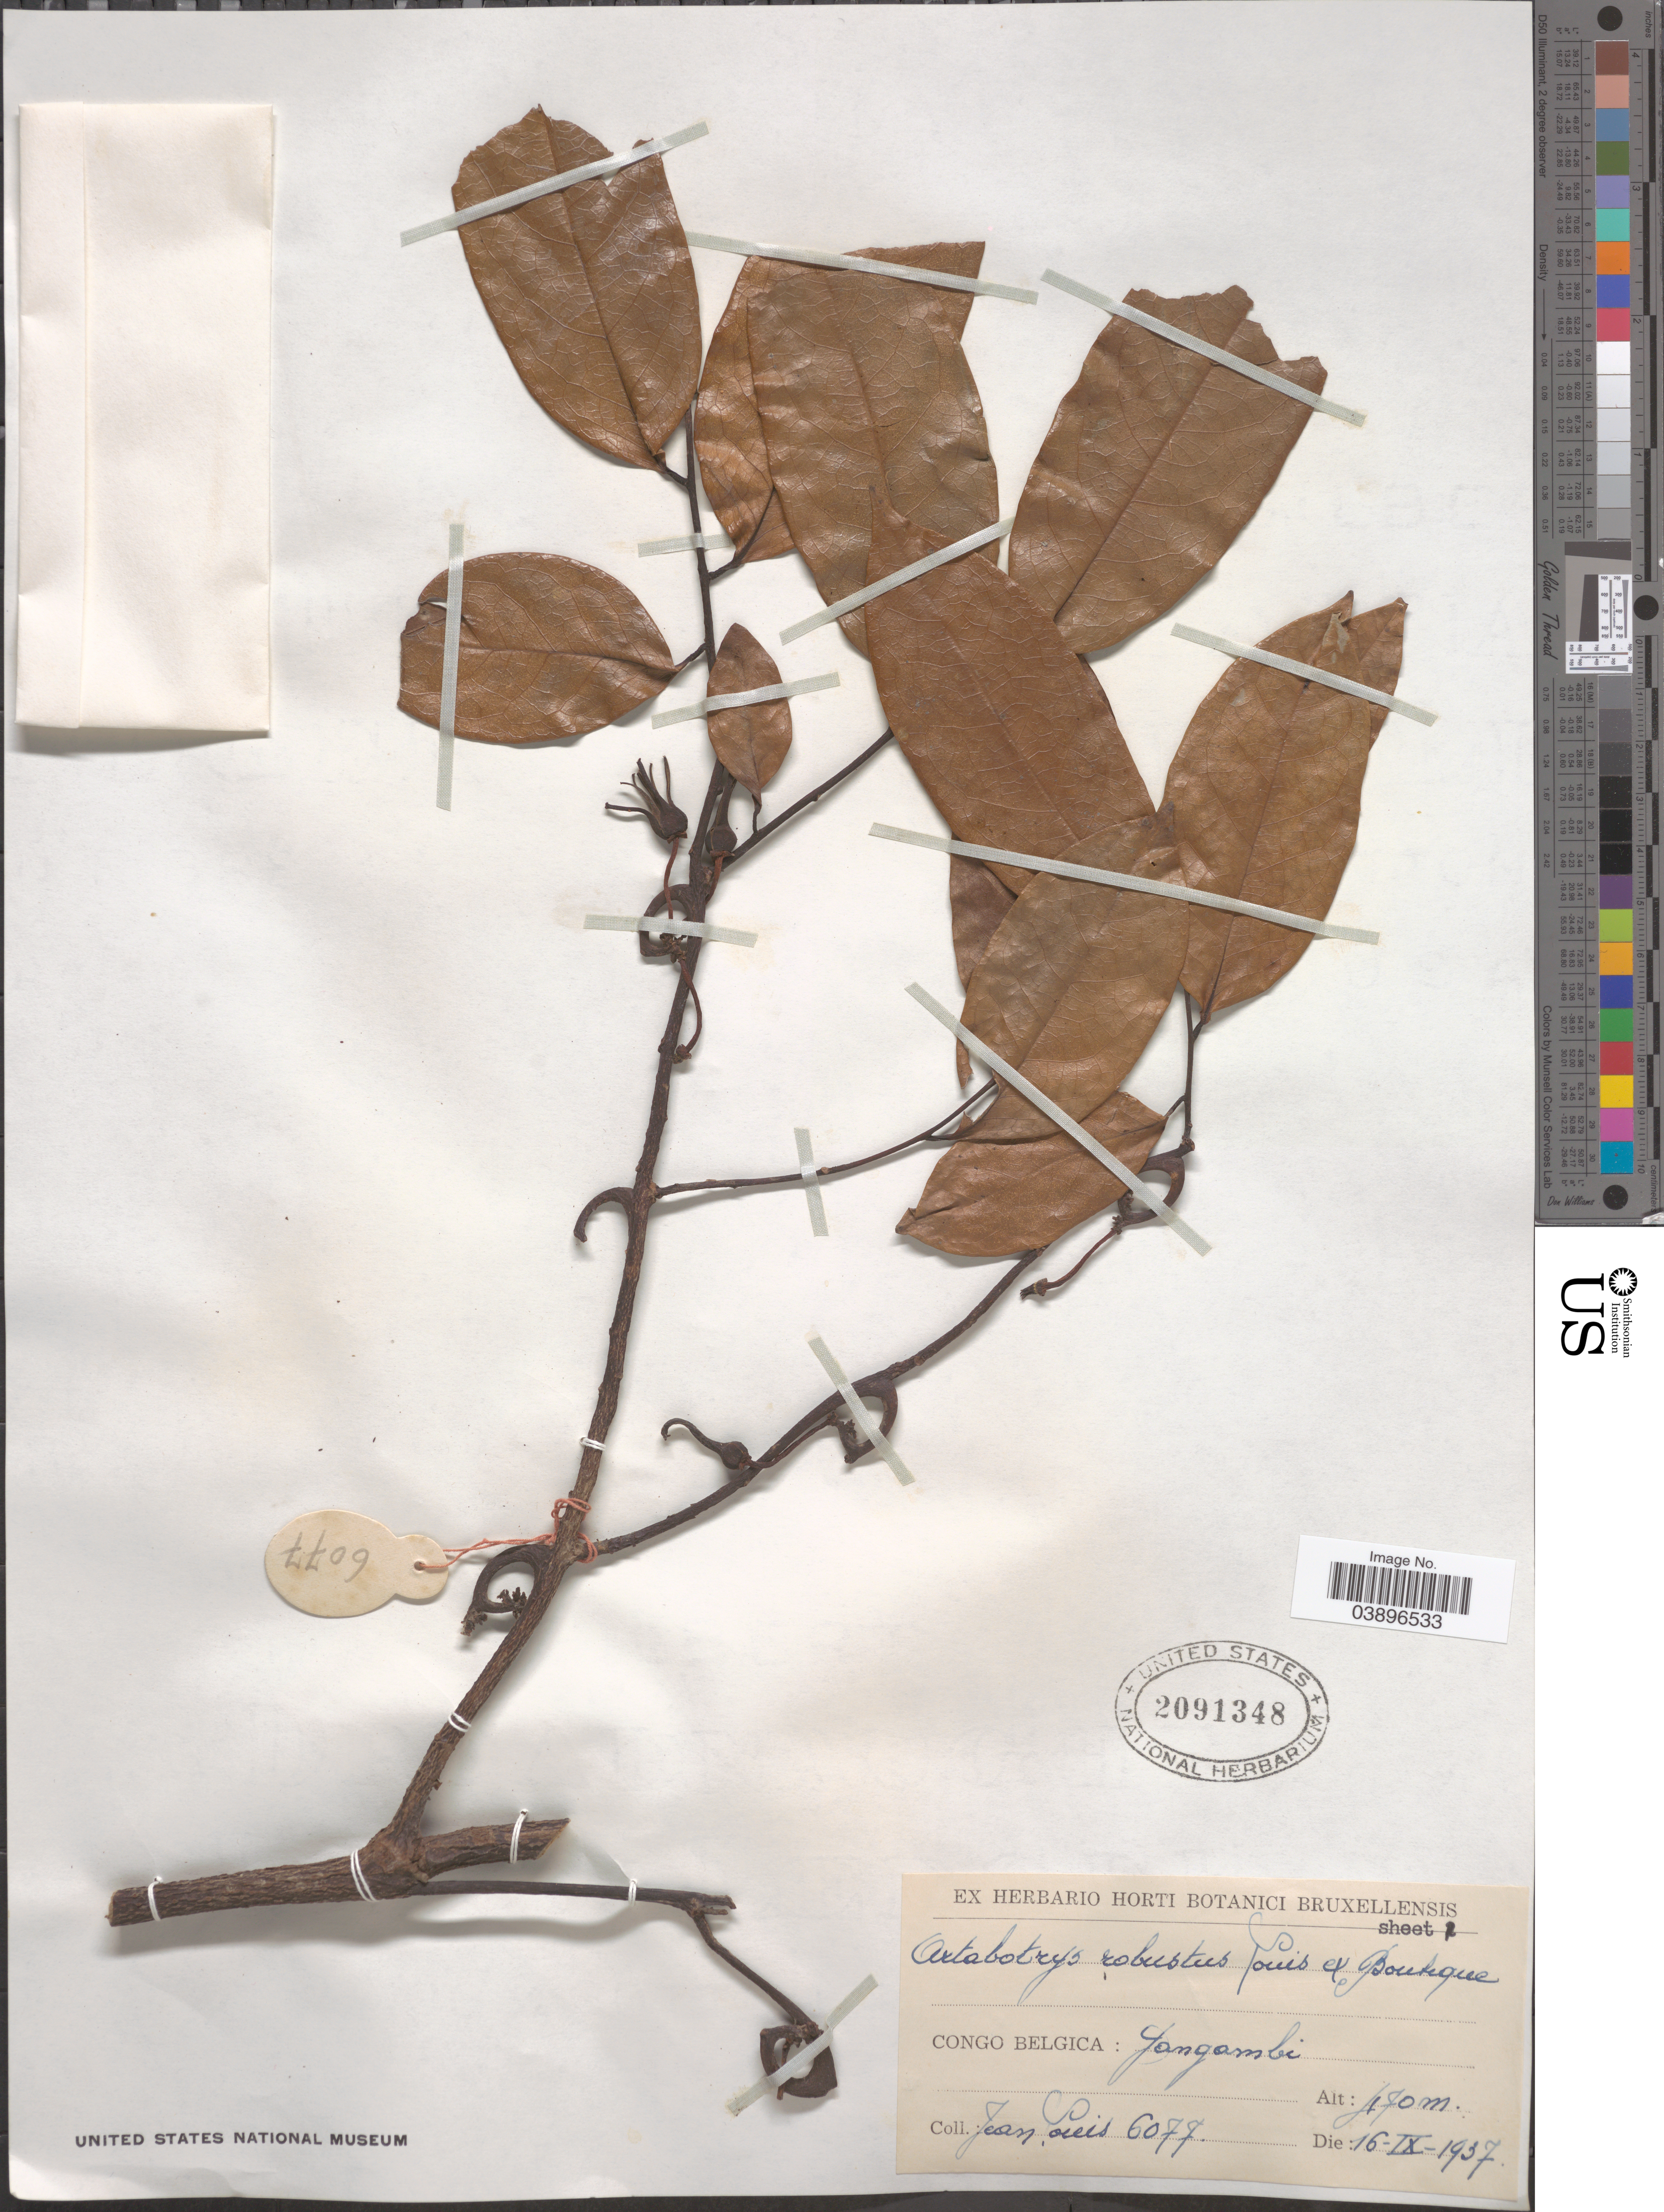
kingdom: Plantae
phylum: Tracheophyta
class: Magnoliopsida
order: Magnoliales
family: Annonaceae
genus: Artabotrys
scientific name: Artabotrys robustus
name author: Louis ex Boutique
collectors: J. Louis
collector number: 6077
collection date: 1937-09-16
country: Congo, Democratic Republic of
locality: Congo Belgica: Yangambi.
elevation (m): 470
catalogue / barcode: US 2091348